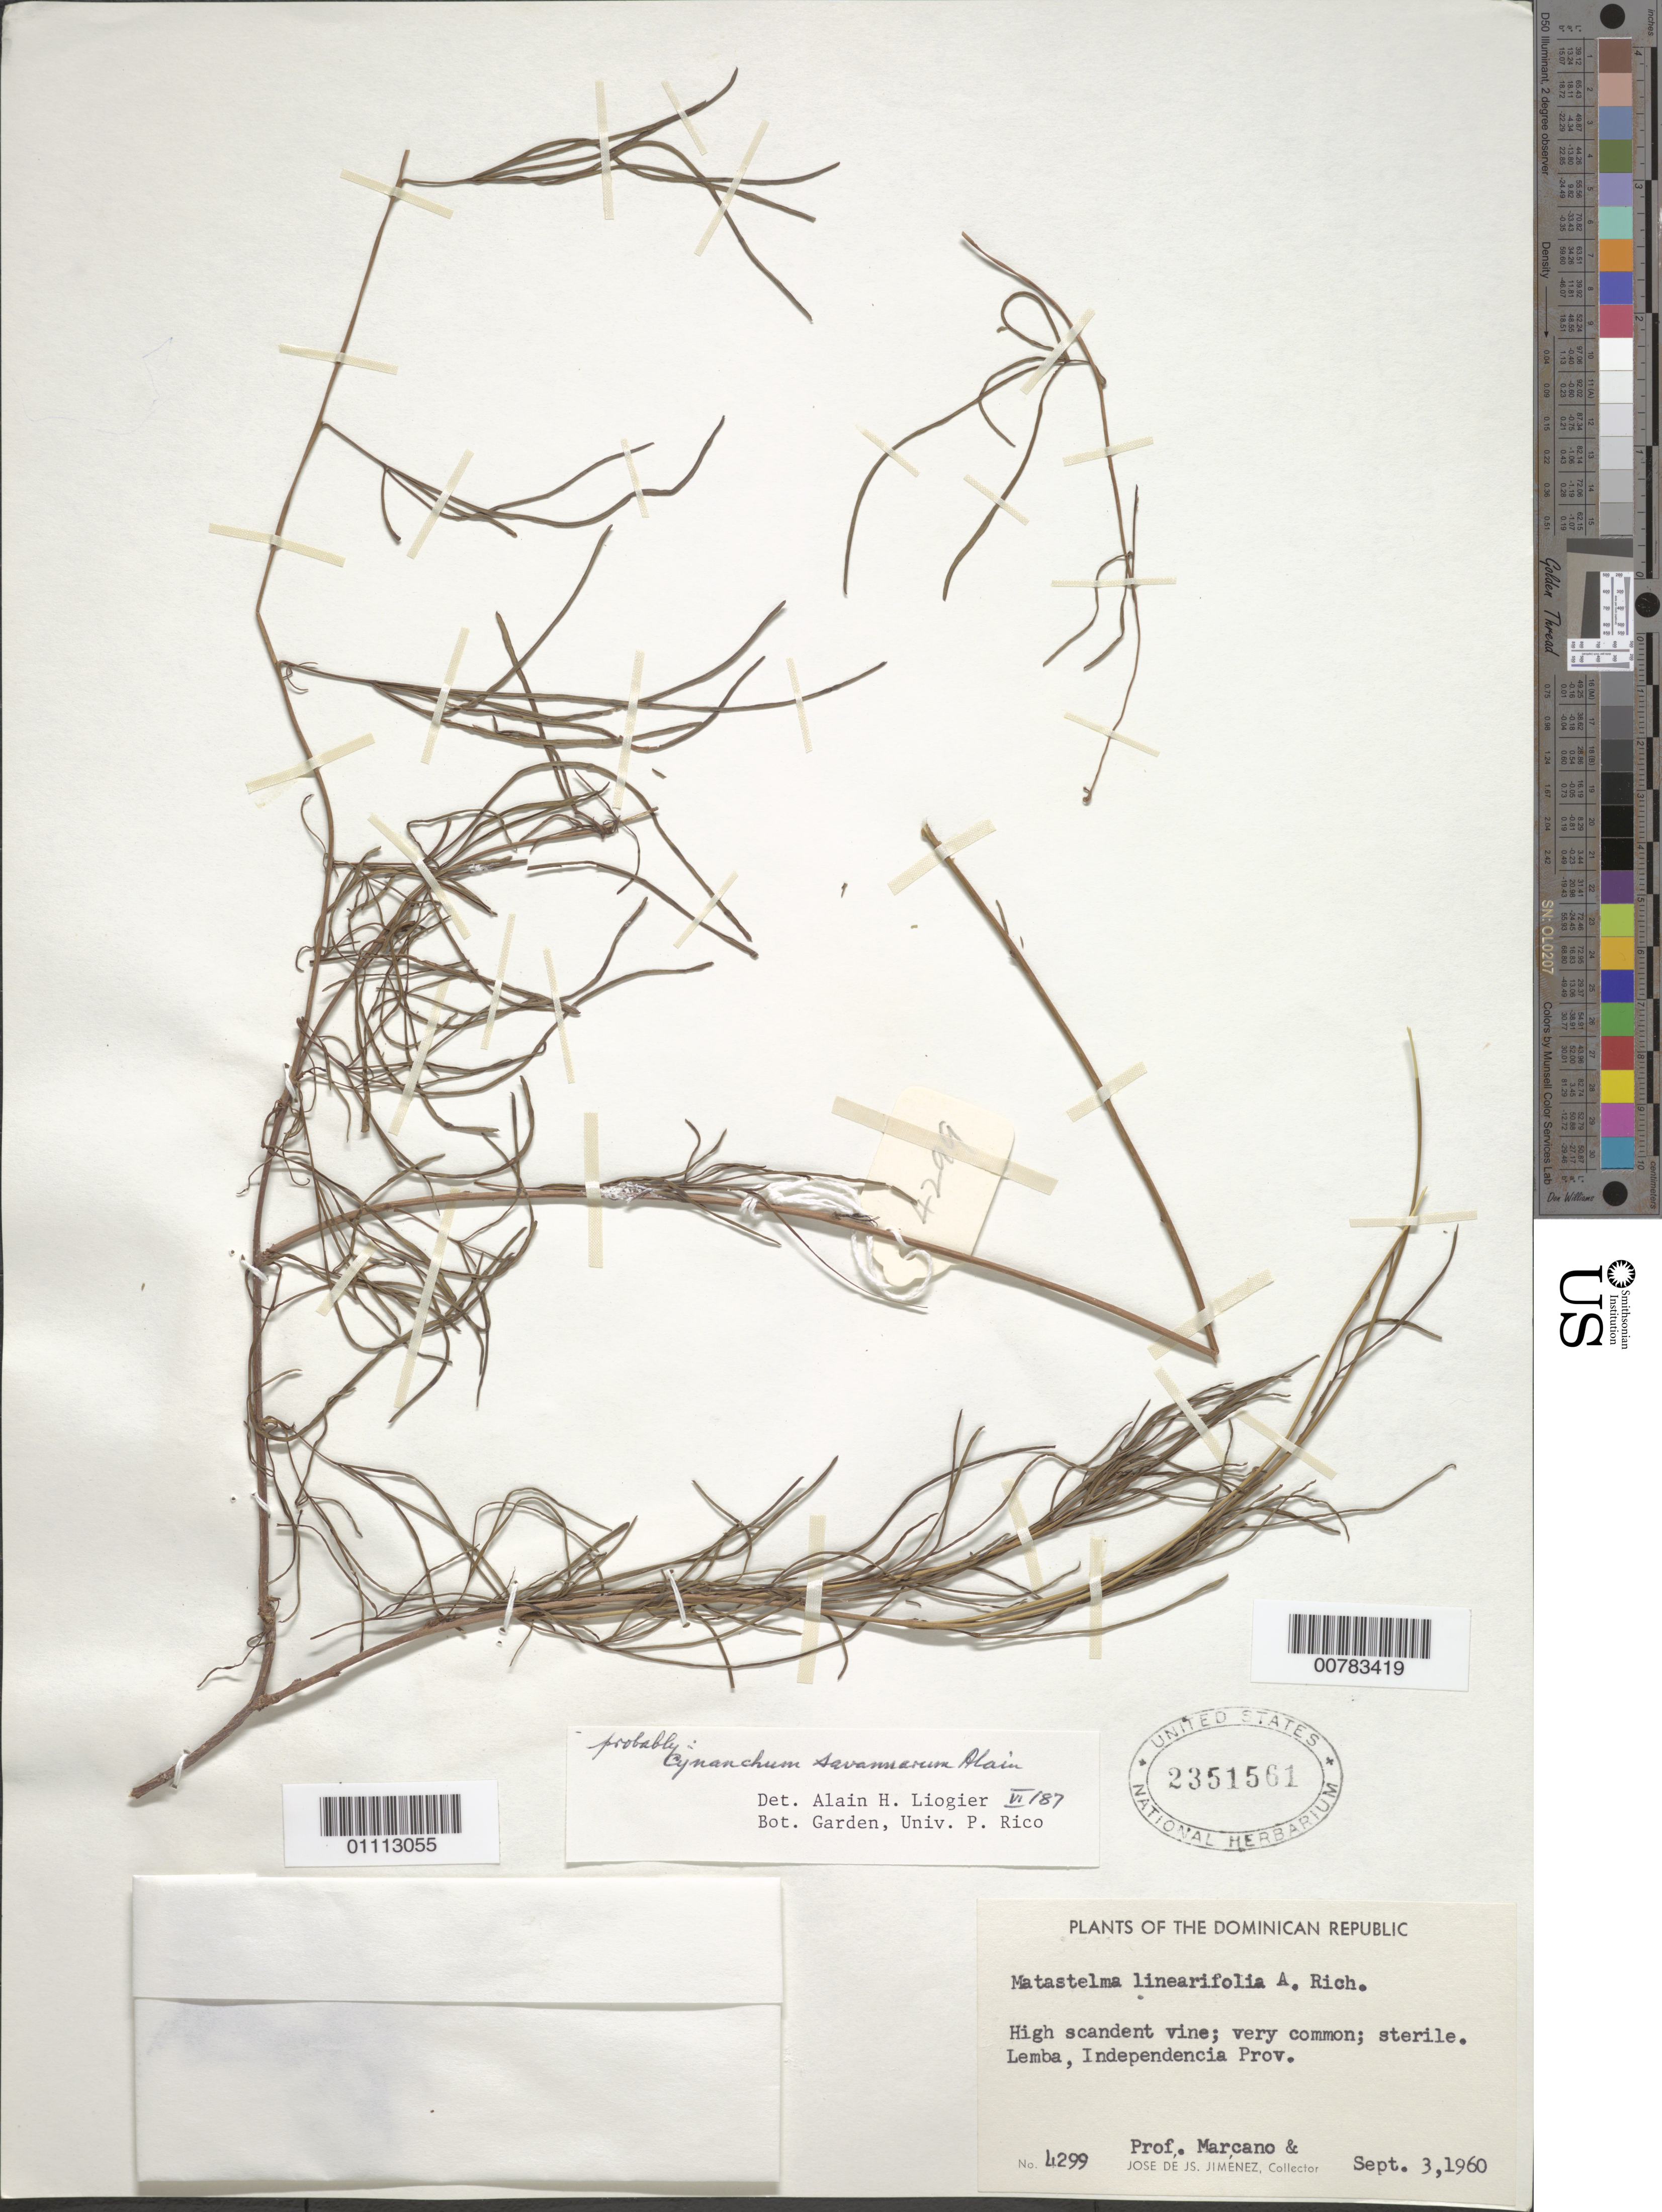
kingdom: Plantae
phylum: Tracheophyta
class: Magnoliopsida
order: Gentianales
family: Apocynaceae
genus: Cynanchum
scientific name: Cynanchum savannarum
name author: Alain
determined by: Liogier, Alain H.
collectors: E. J. Marcano F. & J. J. Jiménez Almonte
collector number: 4299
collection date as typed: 03 Sep 1960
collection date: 1960-09-03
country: Dominican Republic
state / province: Independencia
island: Hispaniola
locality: Lemba.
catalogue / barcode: US 2351561